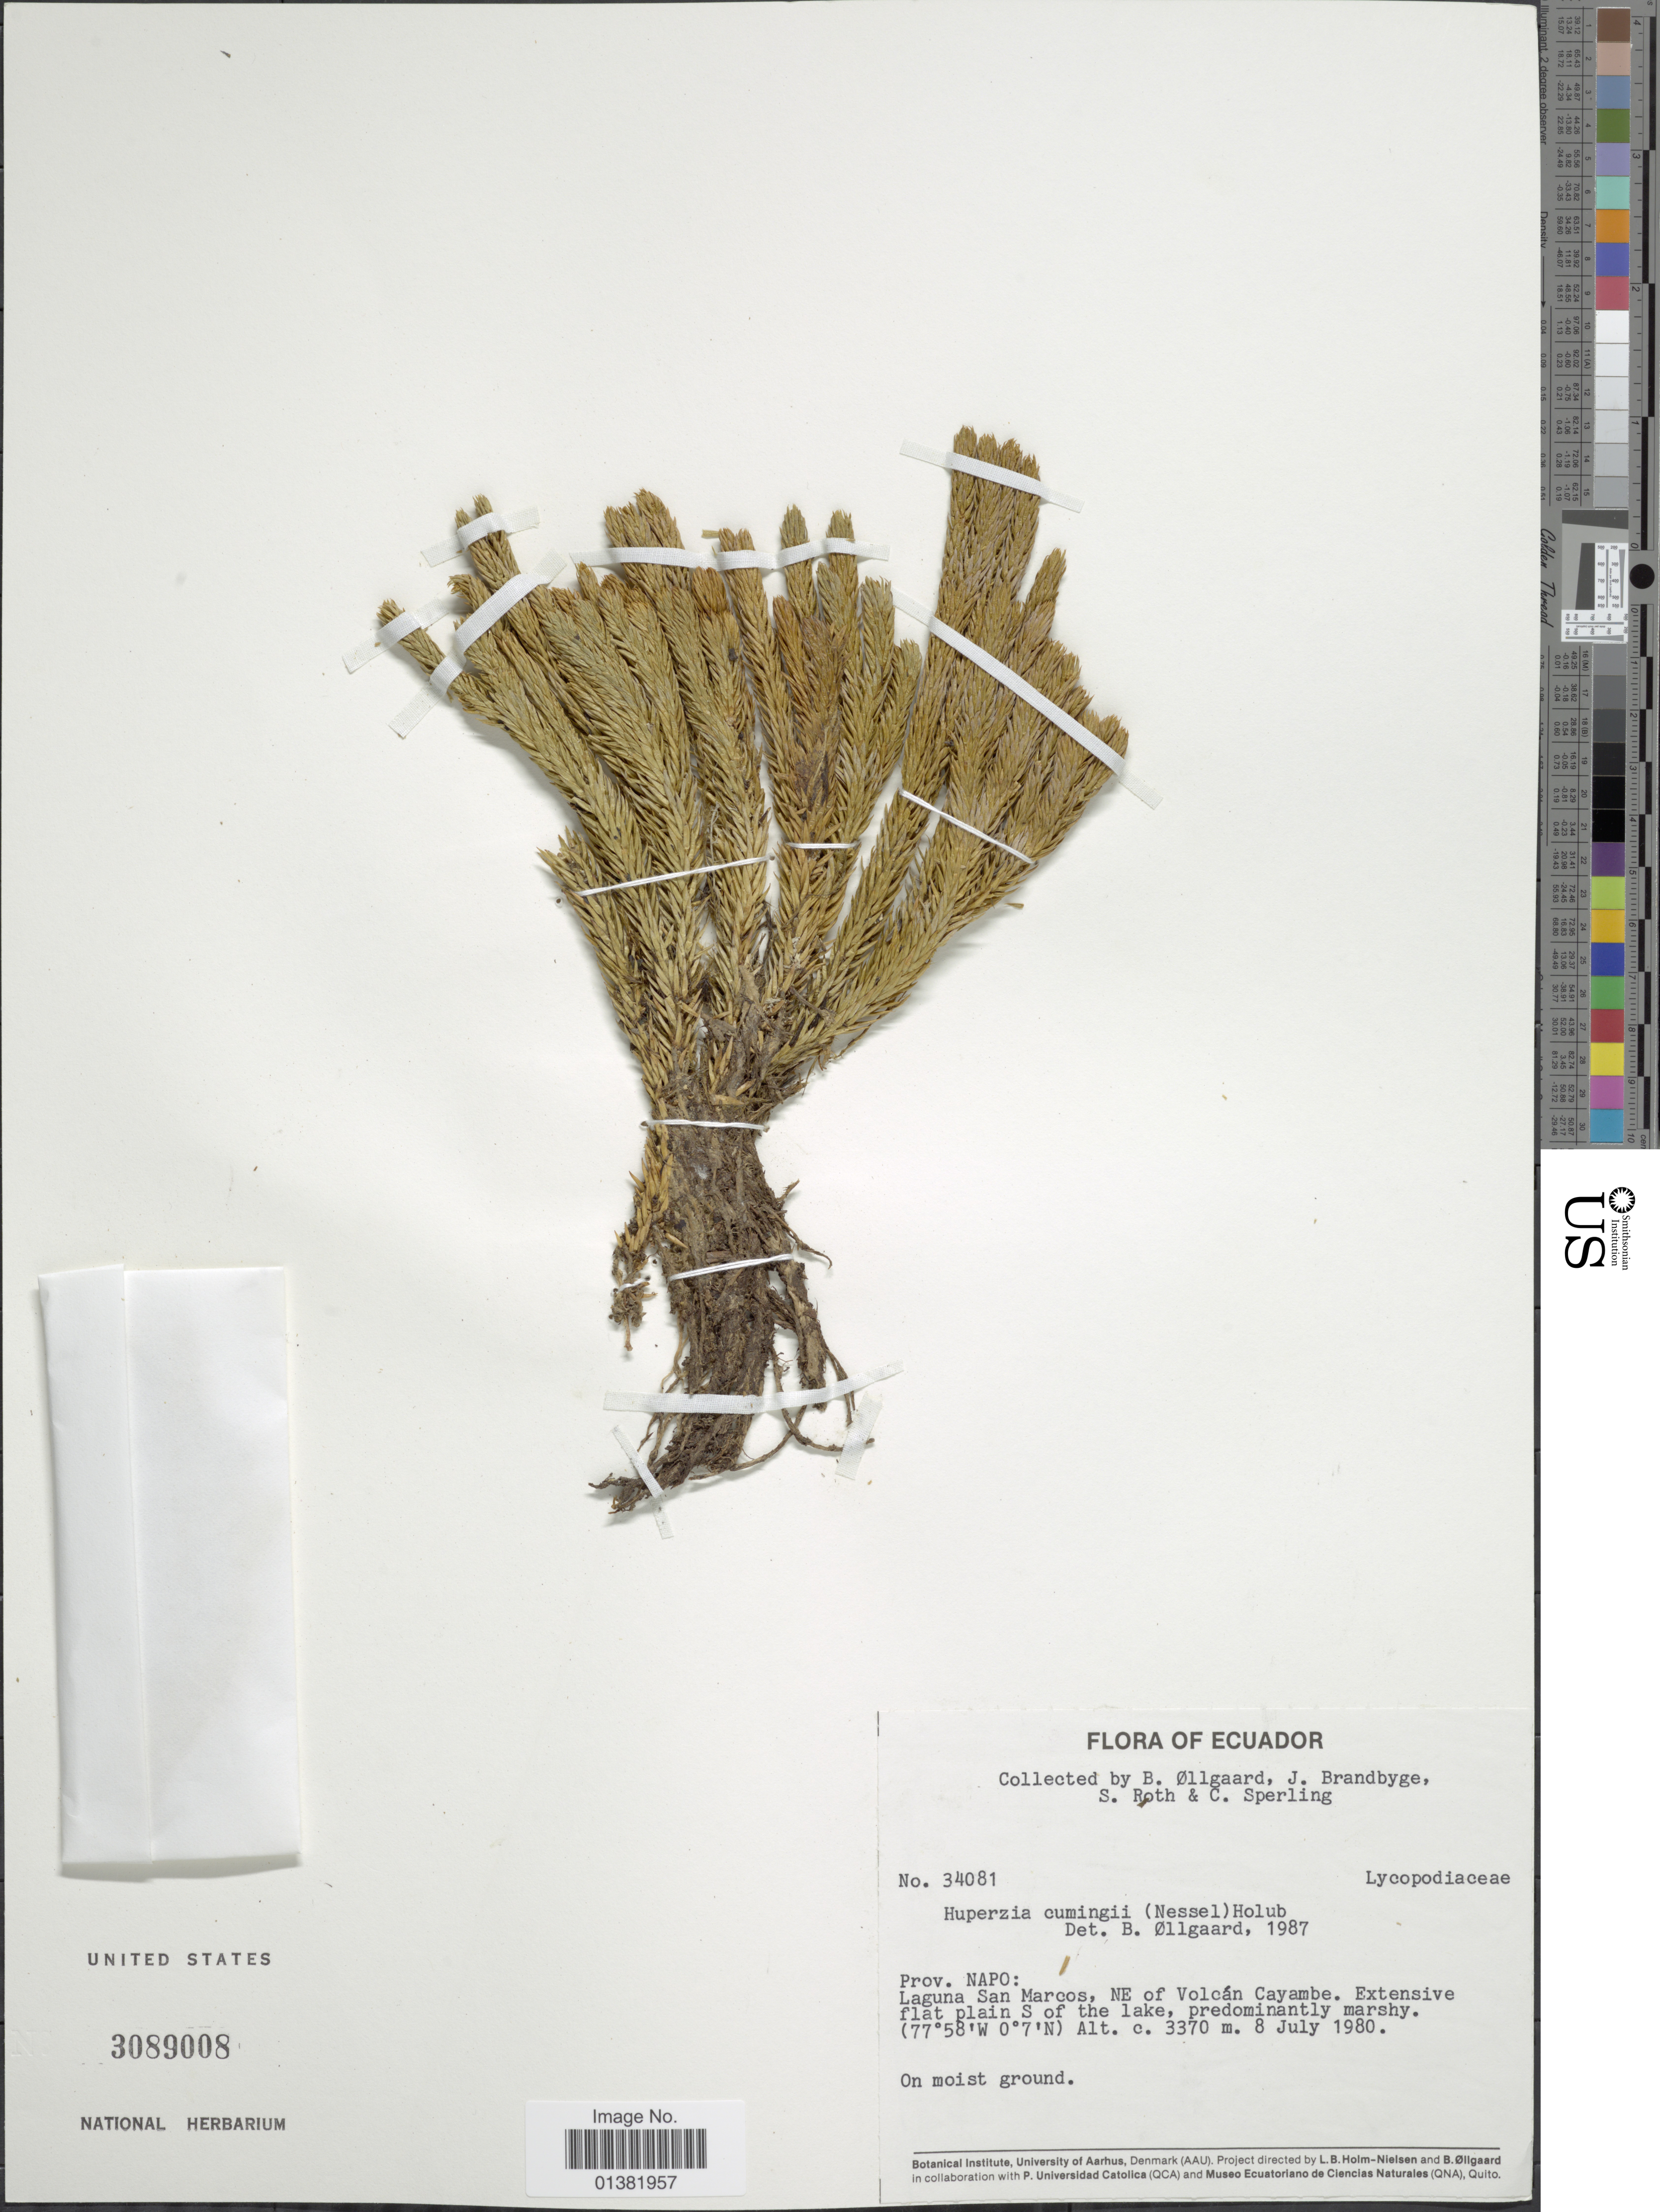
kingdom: Plantae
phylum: Tracheophyta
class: Lycopodiopsida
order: Lycopodiales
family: Lycopodiaceae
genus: Phlegmariurus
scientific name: Phlegmariurus cumingii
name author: (Nessel) B. Øllg.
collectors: B. Øllgaard, J. Brandbyge, S. Roth & C. Sperling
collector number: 34081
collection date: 1980-07-08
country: Ecuador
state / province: Napo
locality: Laguna San Marcos, NE of Volcán Cayambe. Extensive flat plain S of the lake, predominantly marshy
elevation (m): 3370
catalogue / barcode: US 3089008